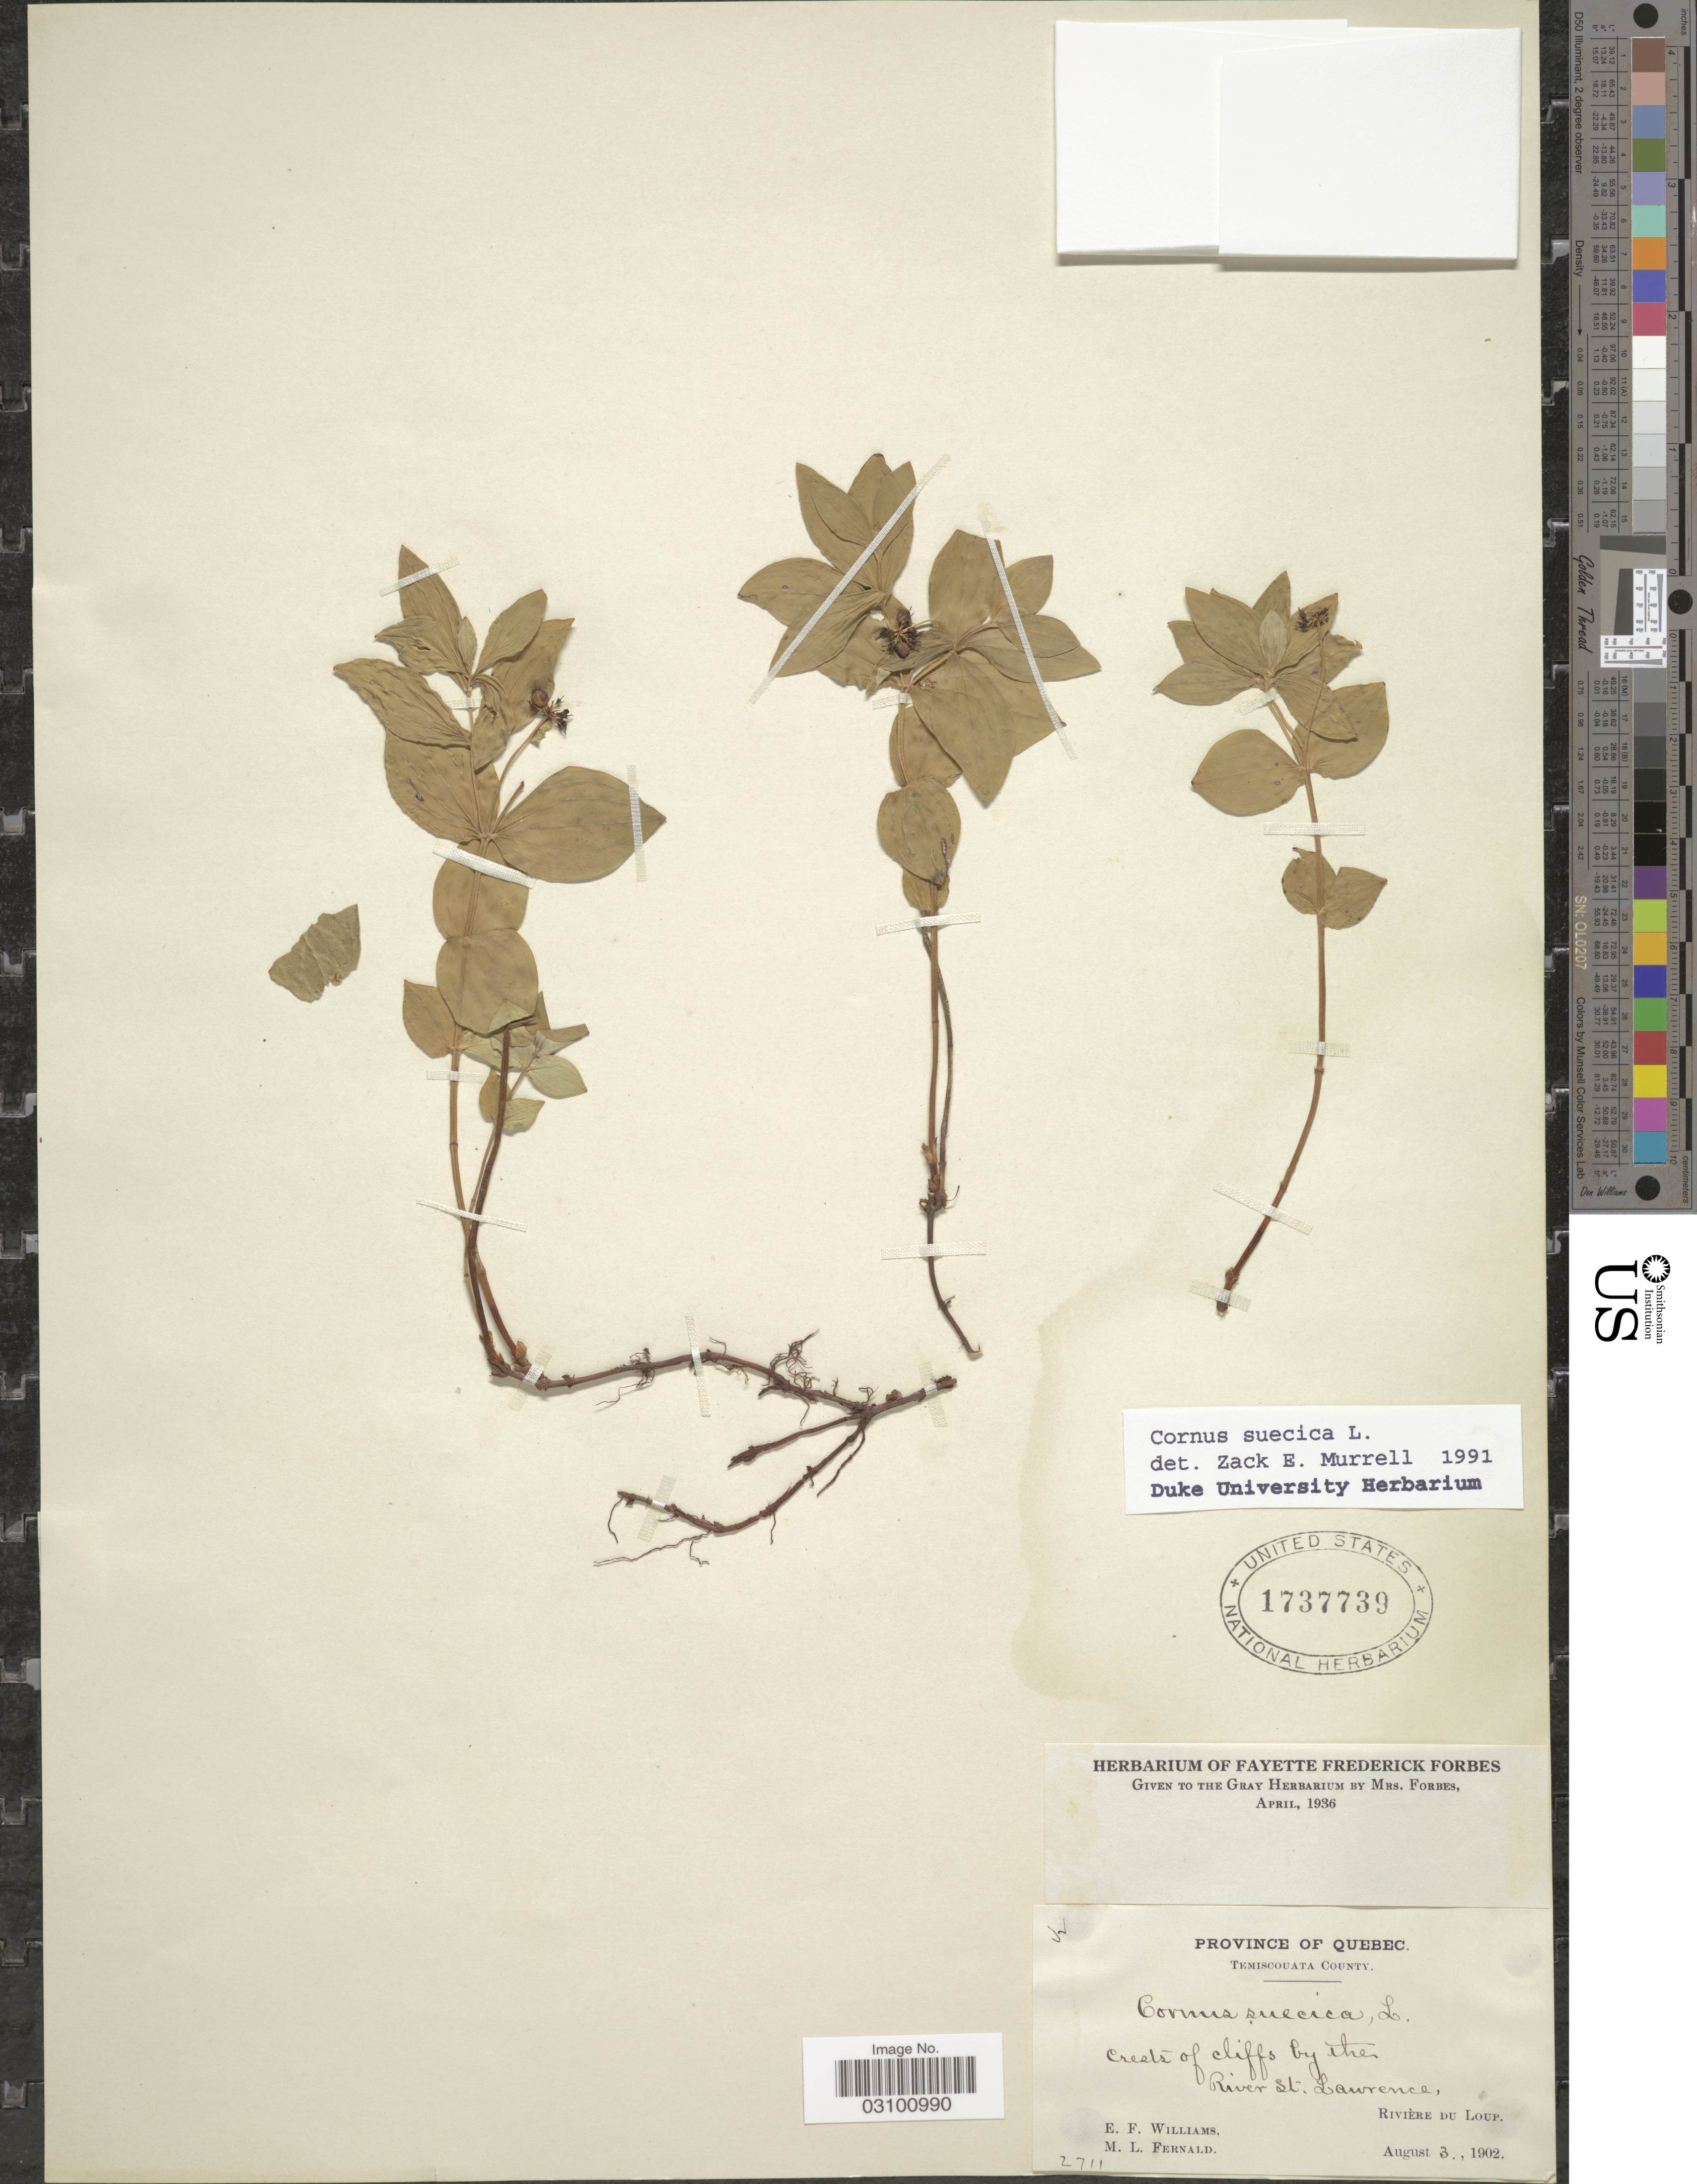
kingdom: Plantae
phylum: Tracheophyta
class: Magnoliopsida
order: Cornales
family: Cornaceae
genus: Cornus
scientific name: Cornus suecica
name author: L.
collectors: E. Williams & M. L. Fernald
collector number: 2711?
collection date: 1902-08-03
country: Canada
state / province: Quebec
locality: Temiscouata County. Crests of cliffs by the River St. Lawrence, Rivière du Loup.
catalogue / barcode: US 1737739